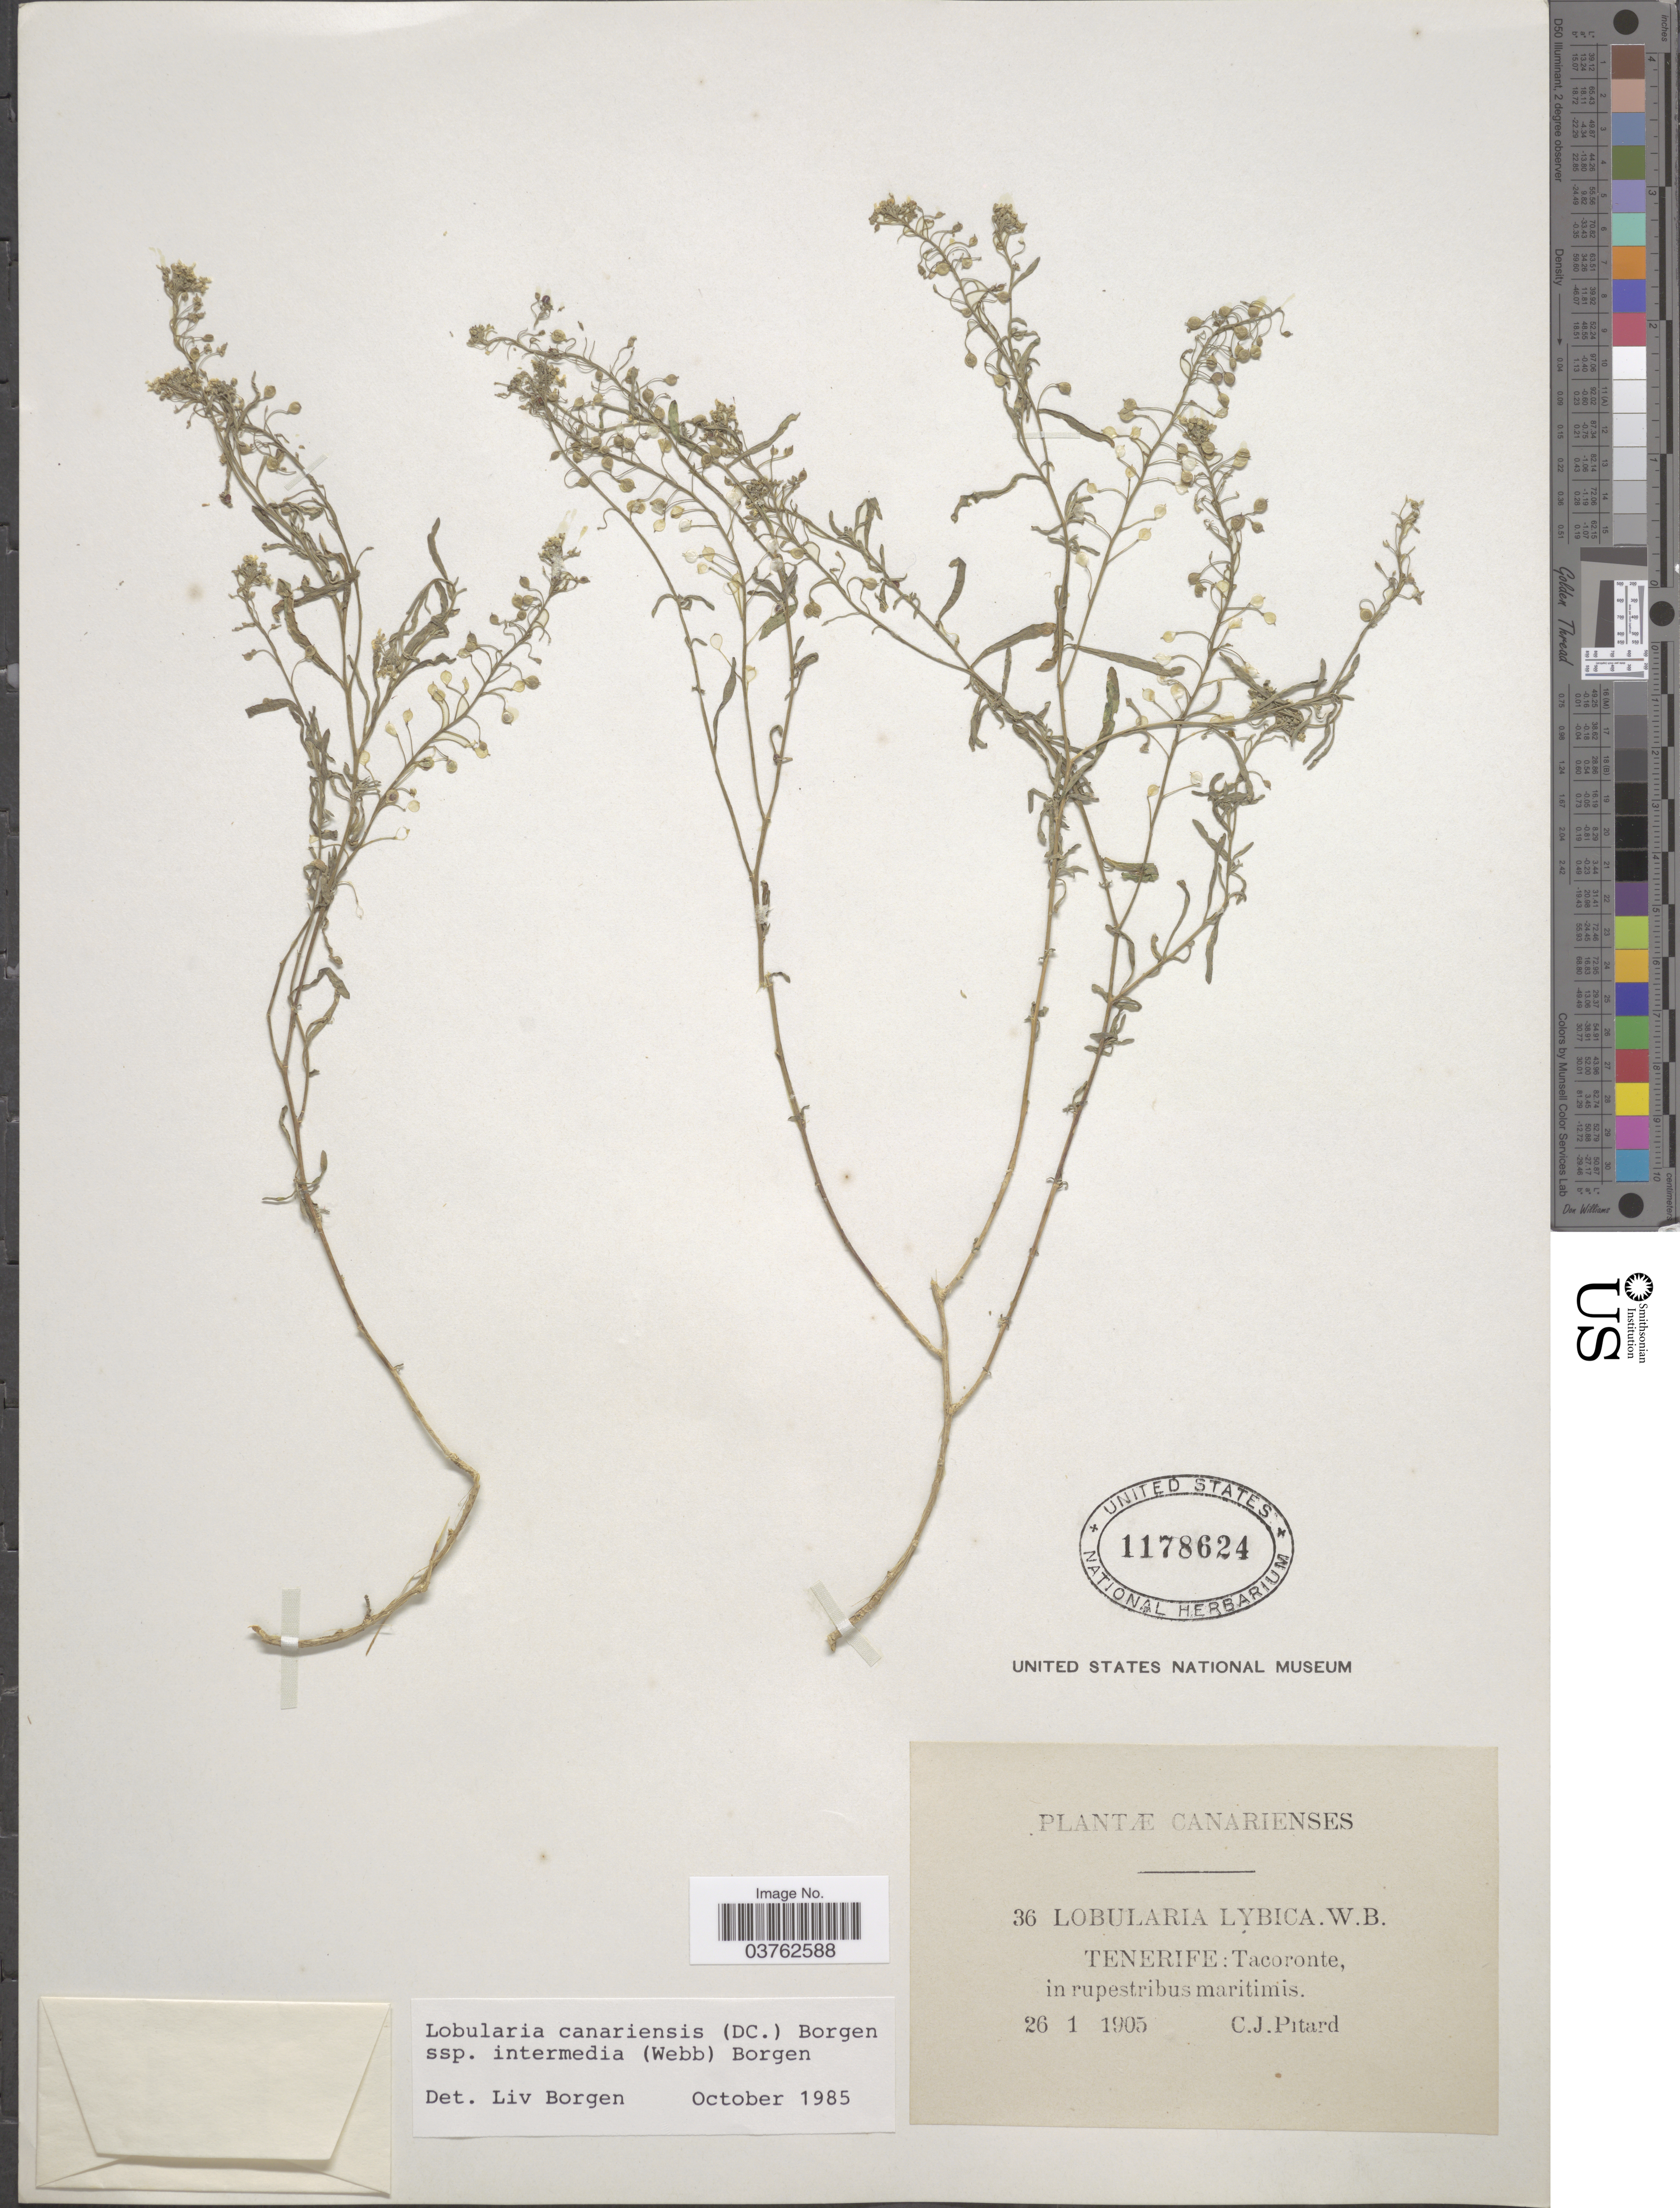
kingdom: Plantae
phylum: Tracheophyta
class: Magnoliopsida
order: Brassicales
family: Brassicaceae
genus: Lobularia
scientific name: Lobularia canariensis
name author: (DC.) L. Borgen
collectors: C. Pitard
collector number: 36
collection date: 1905-01-26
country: Spain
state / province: Canarias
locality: Tenerife: Tacoronte, in rupestribus maritimis.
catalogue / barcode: US 1178624